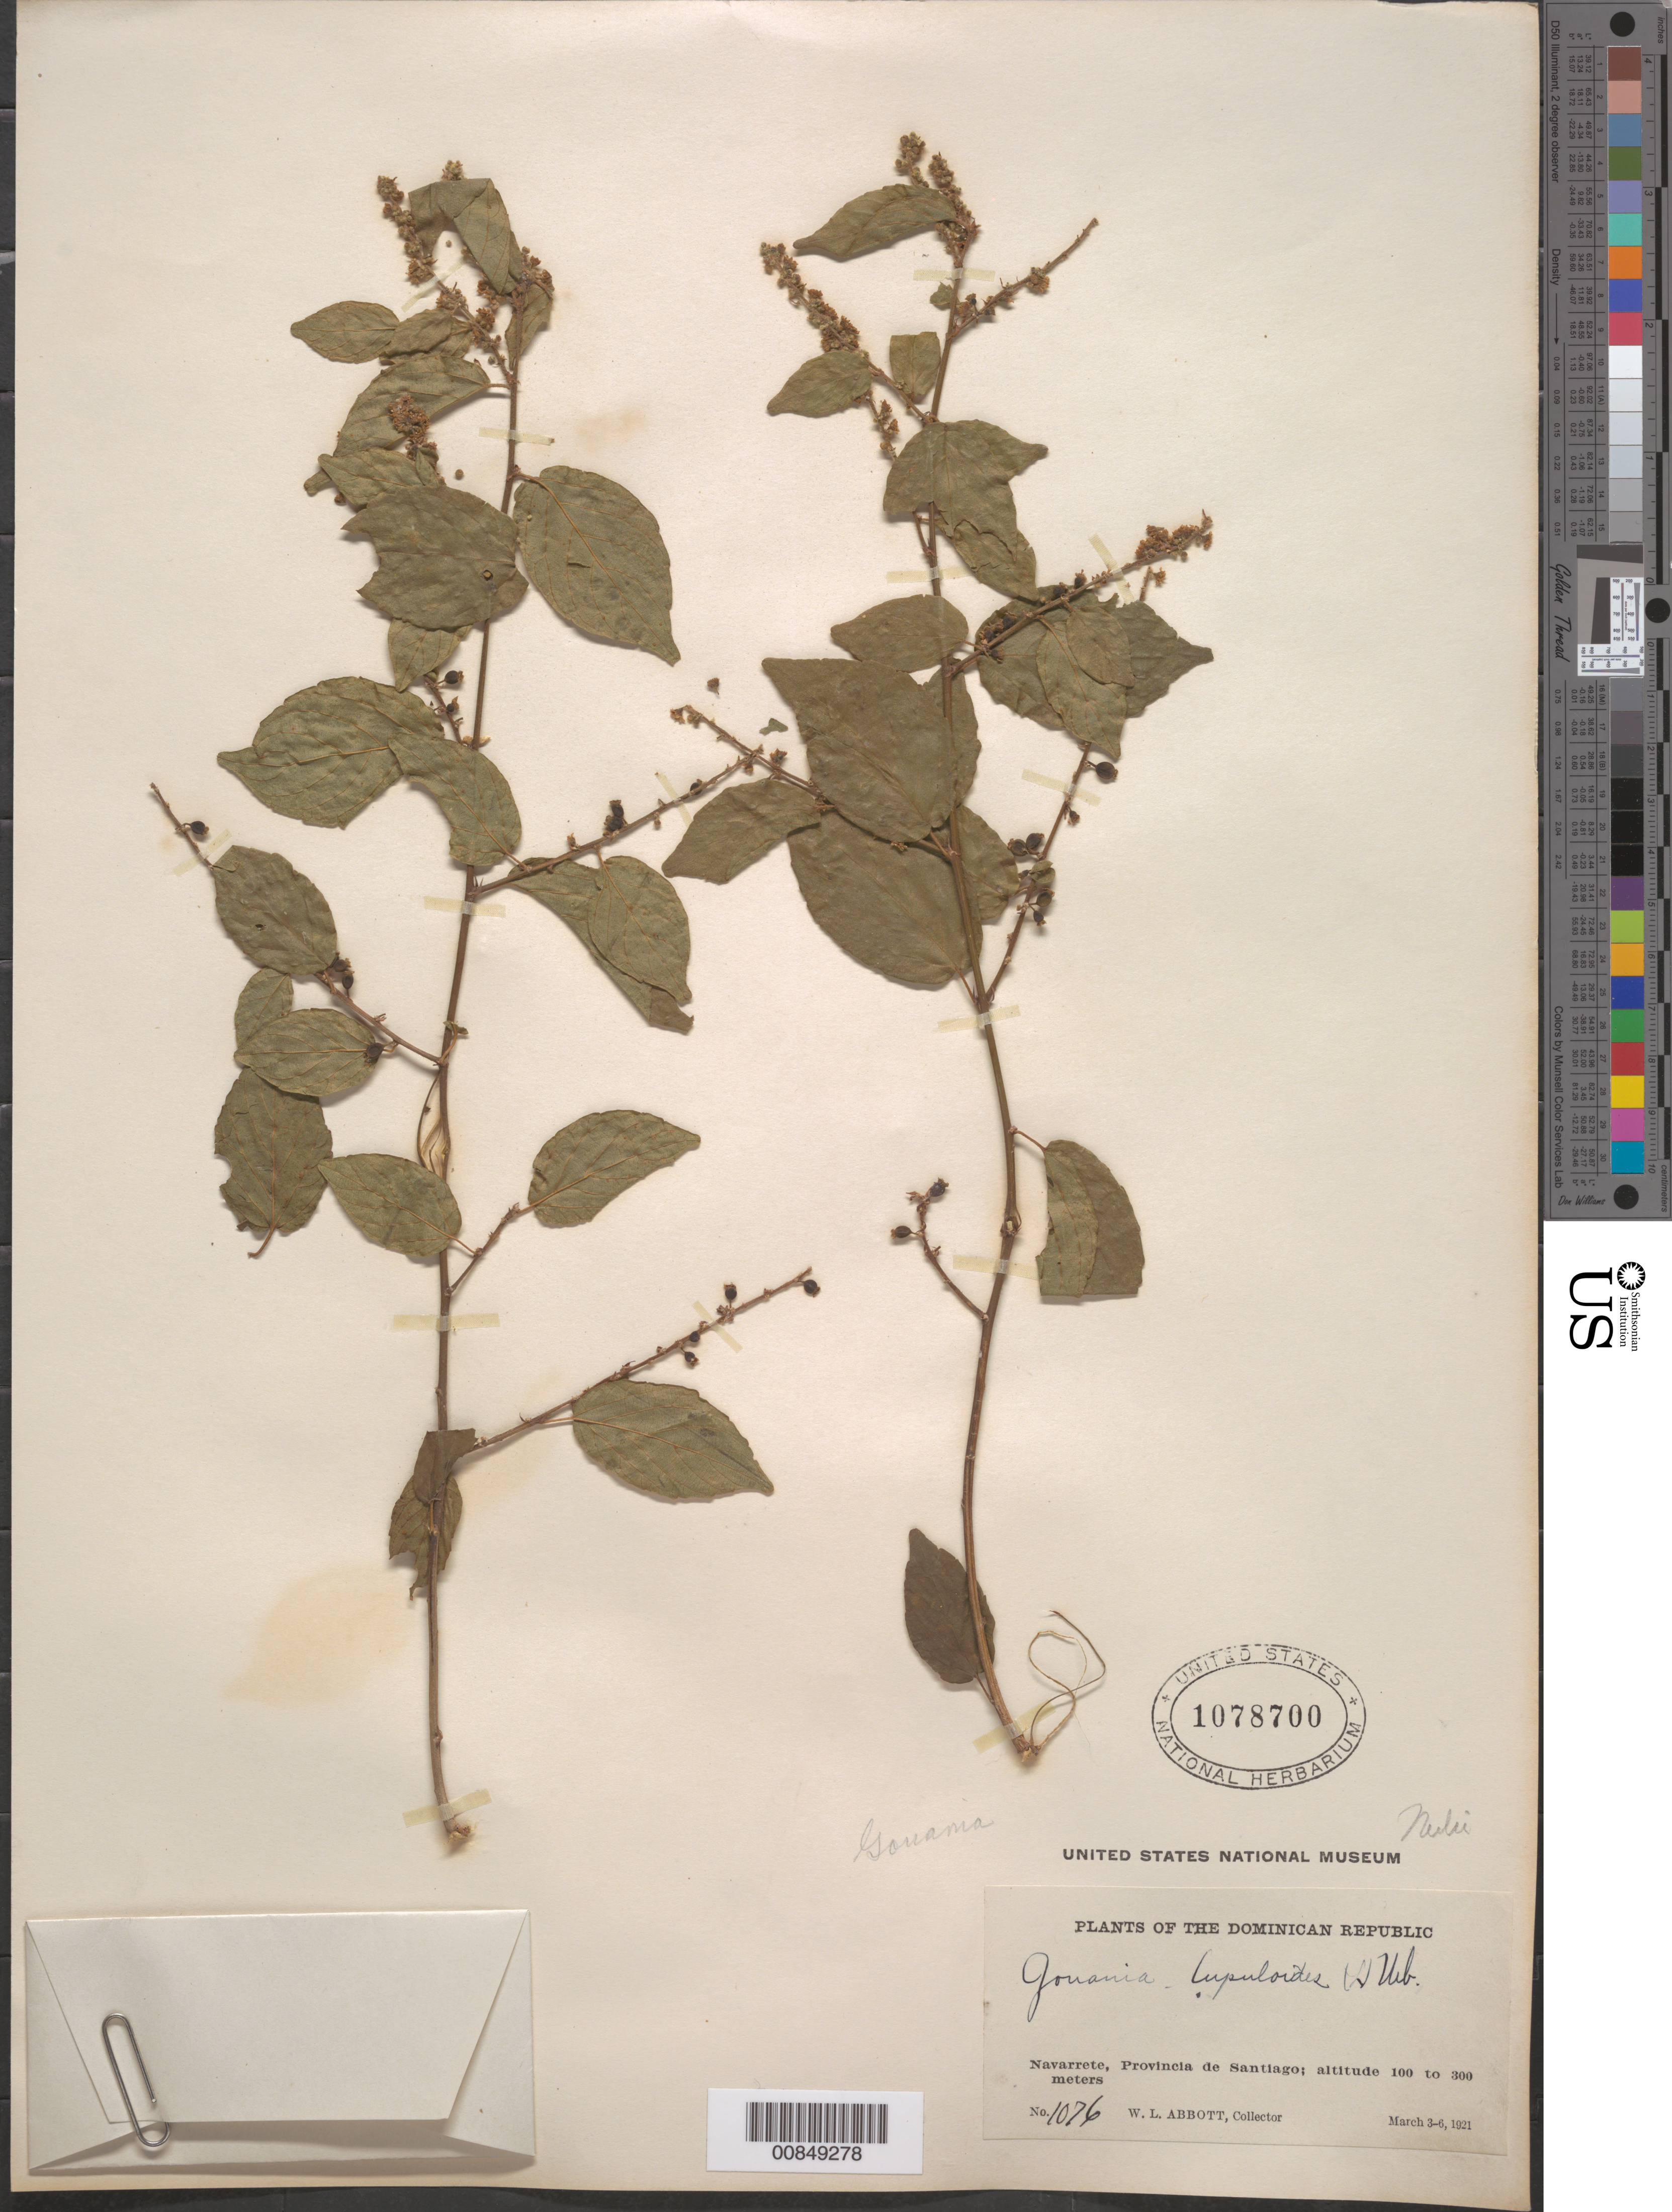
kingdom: Plantae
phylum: Tracheophyta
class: Magnoliopsida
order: Rosales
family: Rhamnaceae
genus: Gouania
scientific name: Gouania lupuloides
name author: (L.) Urb.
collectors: W. L. Abbott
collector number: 1076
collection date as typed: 03 Mar 1921 to 06 Mar 1921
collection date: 1921-03-03/1921-03-06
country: Dominican Republic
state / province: Santiago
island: Hispaniola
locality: Navarrete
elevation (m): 100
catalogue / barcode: US 1078700